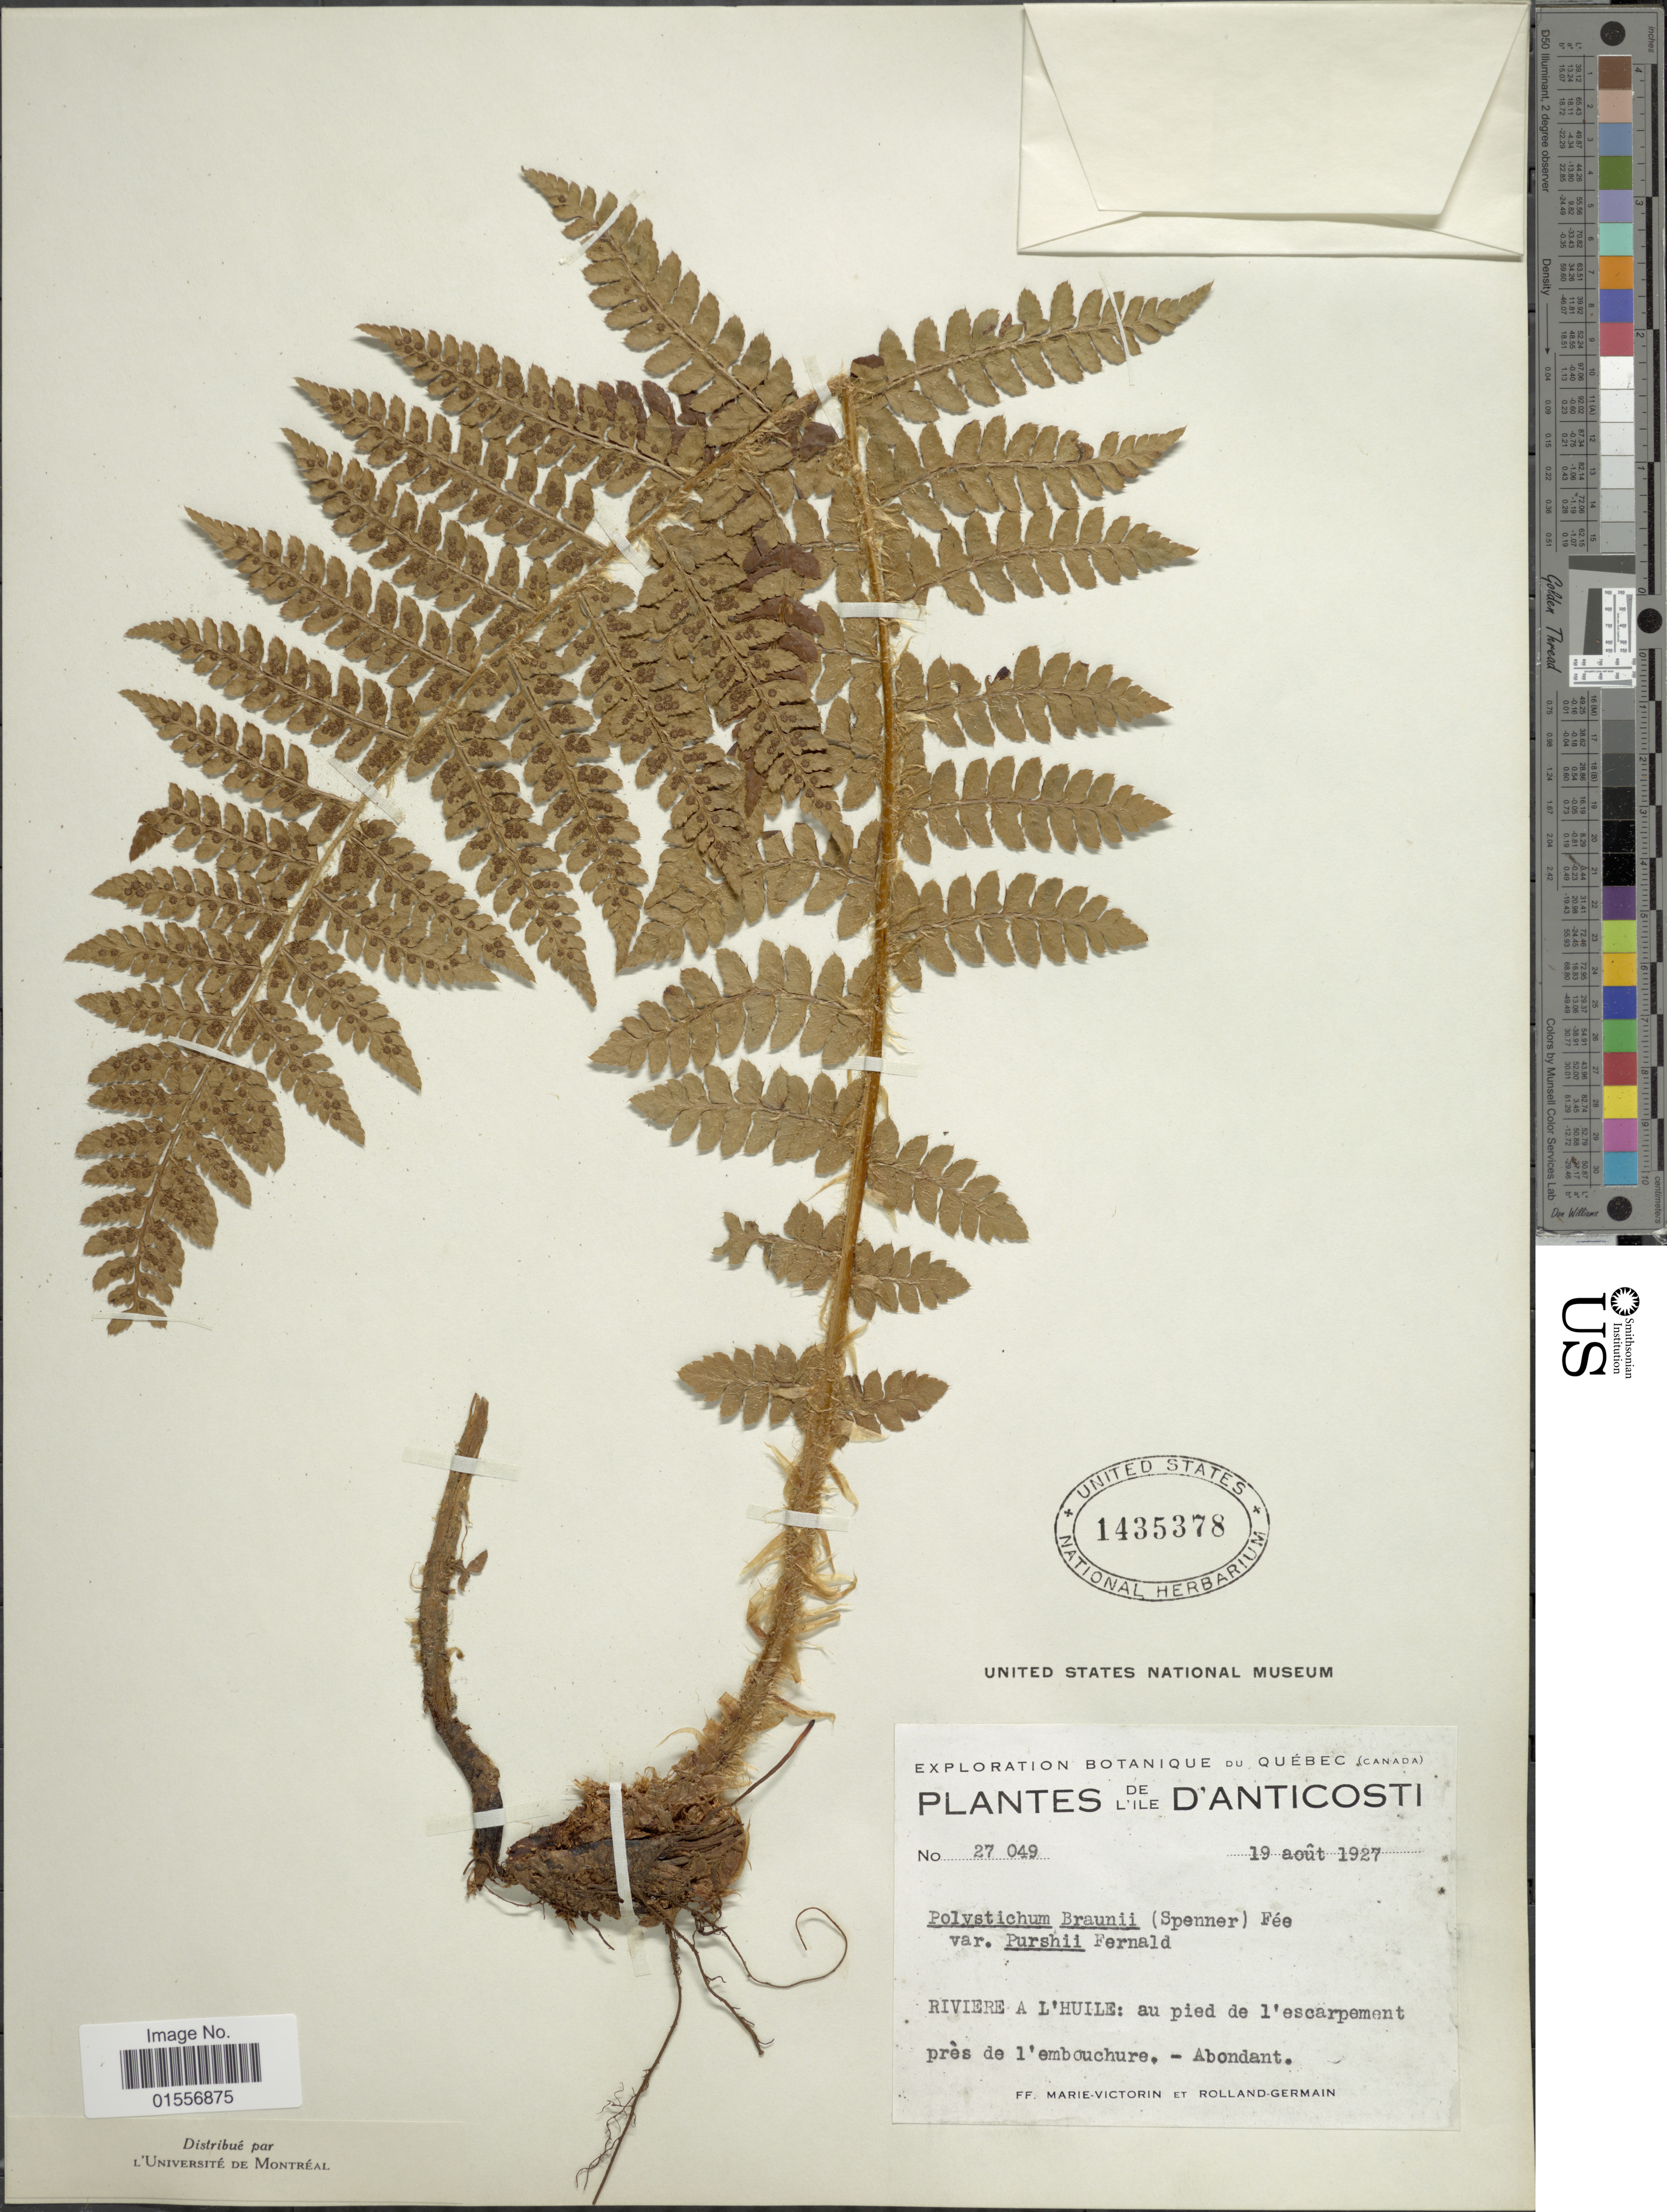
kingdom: Plantae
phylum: Tracheophyta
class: Polypodiopsida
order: Polypodiales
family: Dryopteridaceae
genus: Polystichum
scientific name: Polystichum braunii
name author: (Spenn.) Fée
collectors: -. Marie-Victorin & Rolland-Germain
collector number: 27049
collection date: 1927-08-19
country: Canada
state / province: Quebec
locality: Plantes de l'Ile D'Antiscosti, Riviere a L'Huile: au pied de l'escarpment près de l'embouchure.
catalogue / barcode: US 1435378